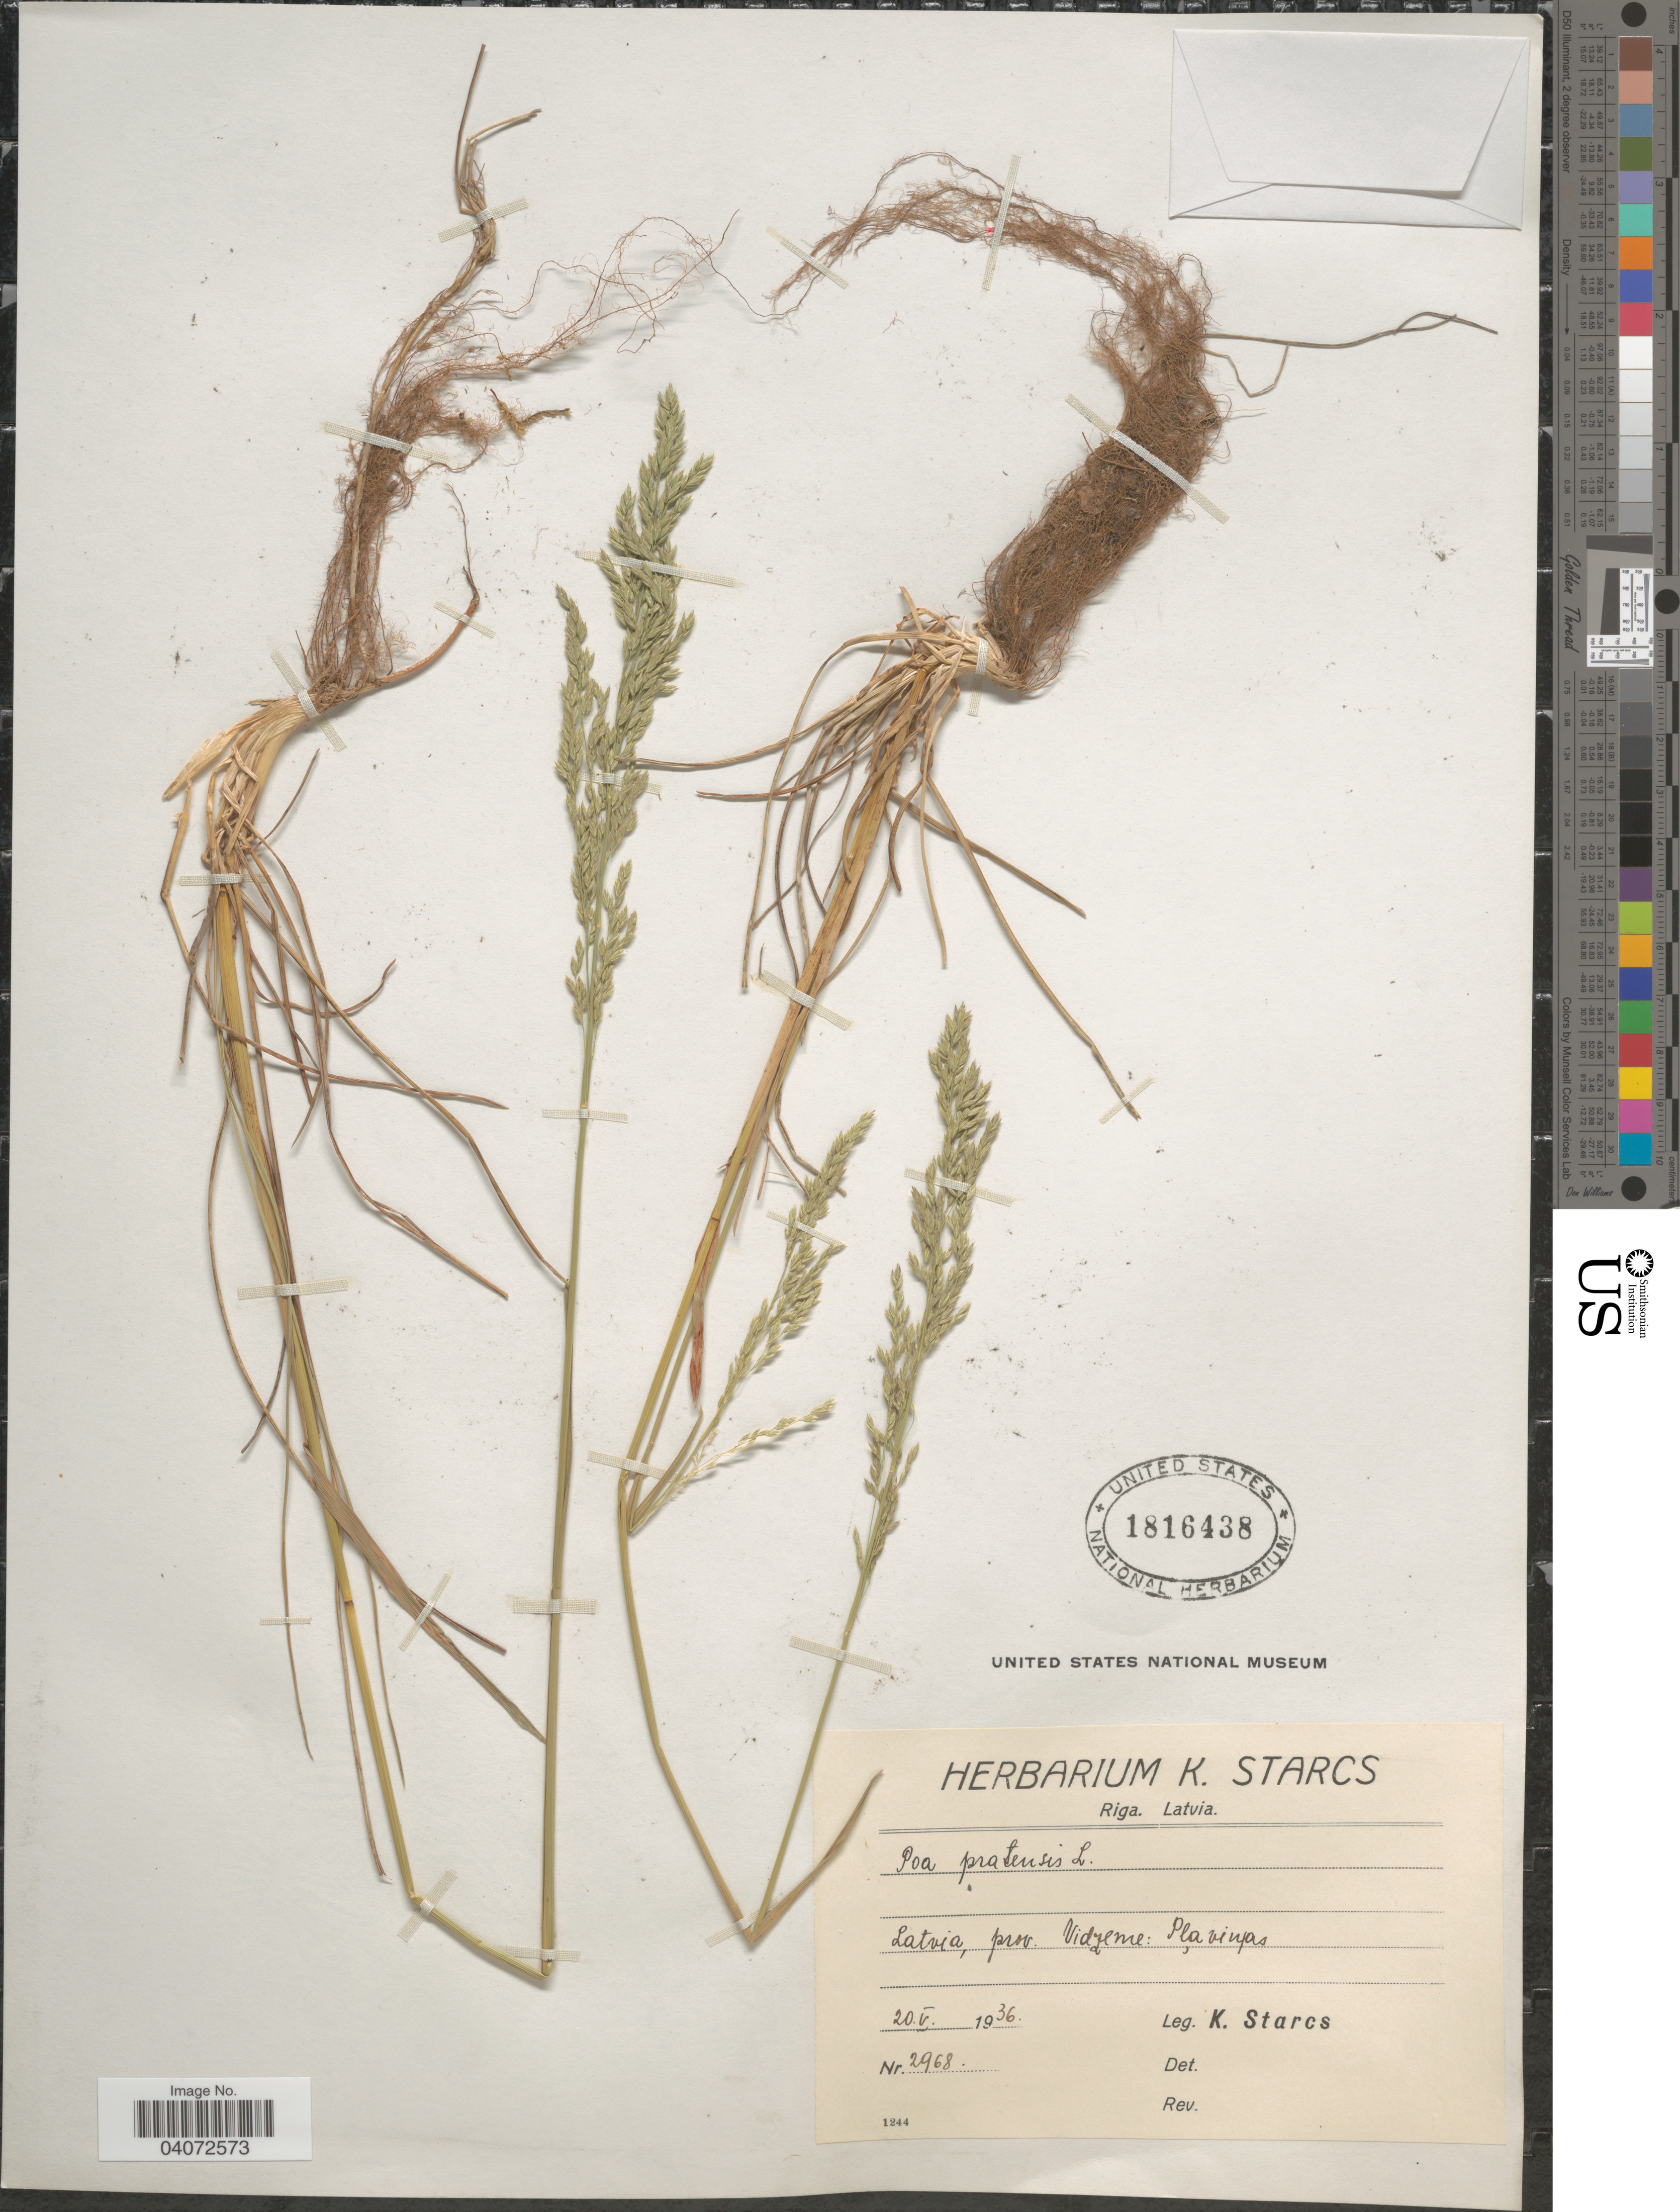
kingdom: Plantae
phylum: Tracheophyta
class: Liliopsida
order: Poales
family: Poaceae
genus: Poa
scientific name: Poa pratensis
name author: L.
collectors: K. Starcs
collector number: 2968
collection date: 1936-05-20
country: Latvia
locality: Prov. Vidzeme: Plavinpas.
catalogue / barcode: US 1816438